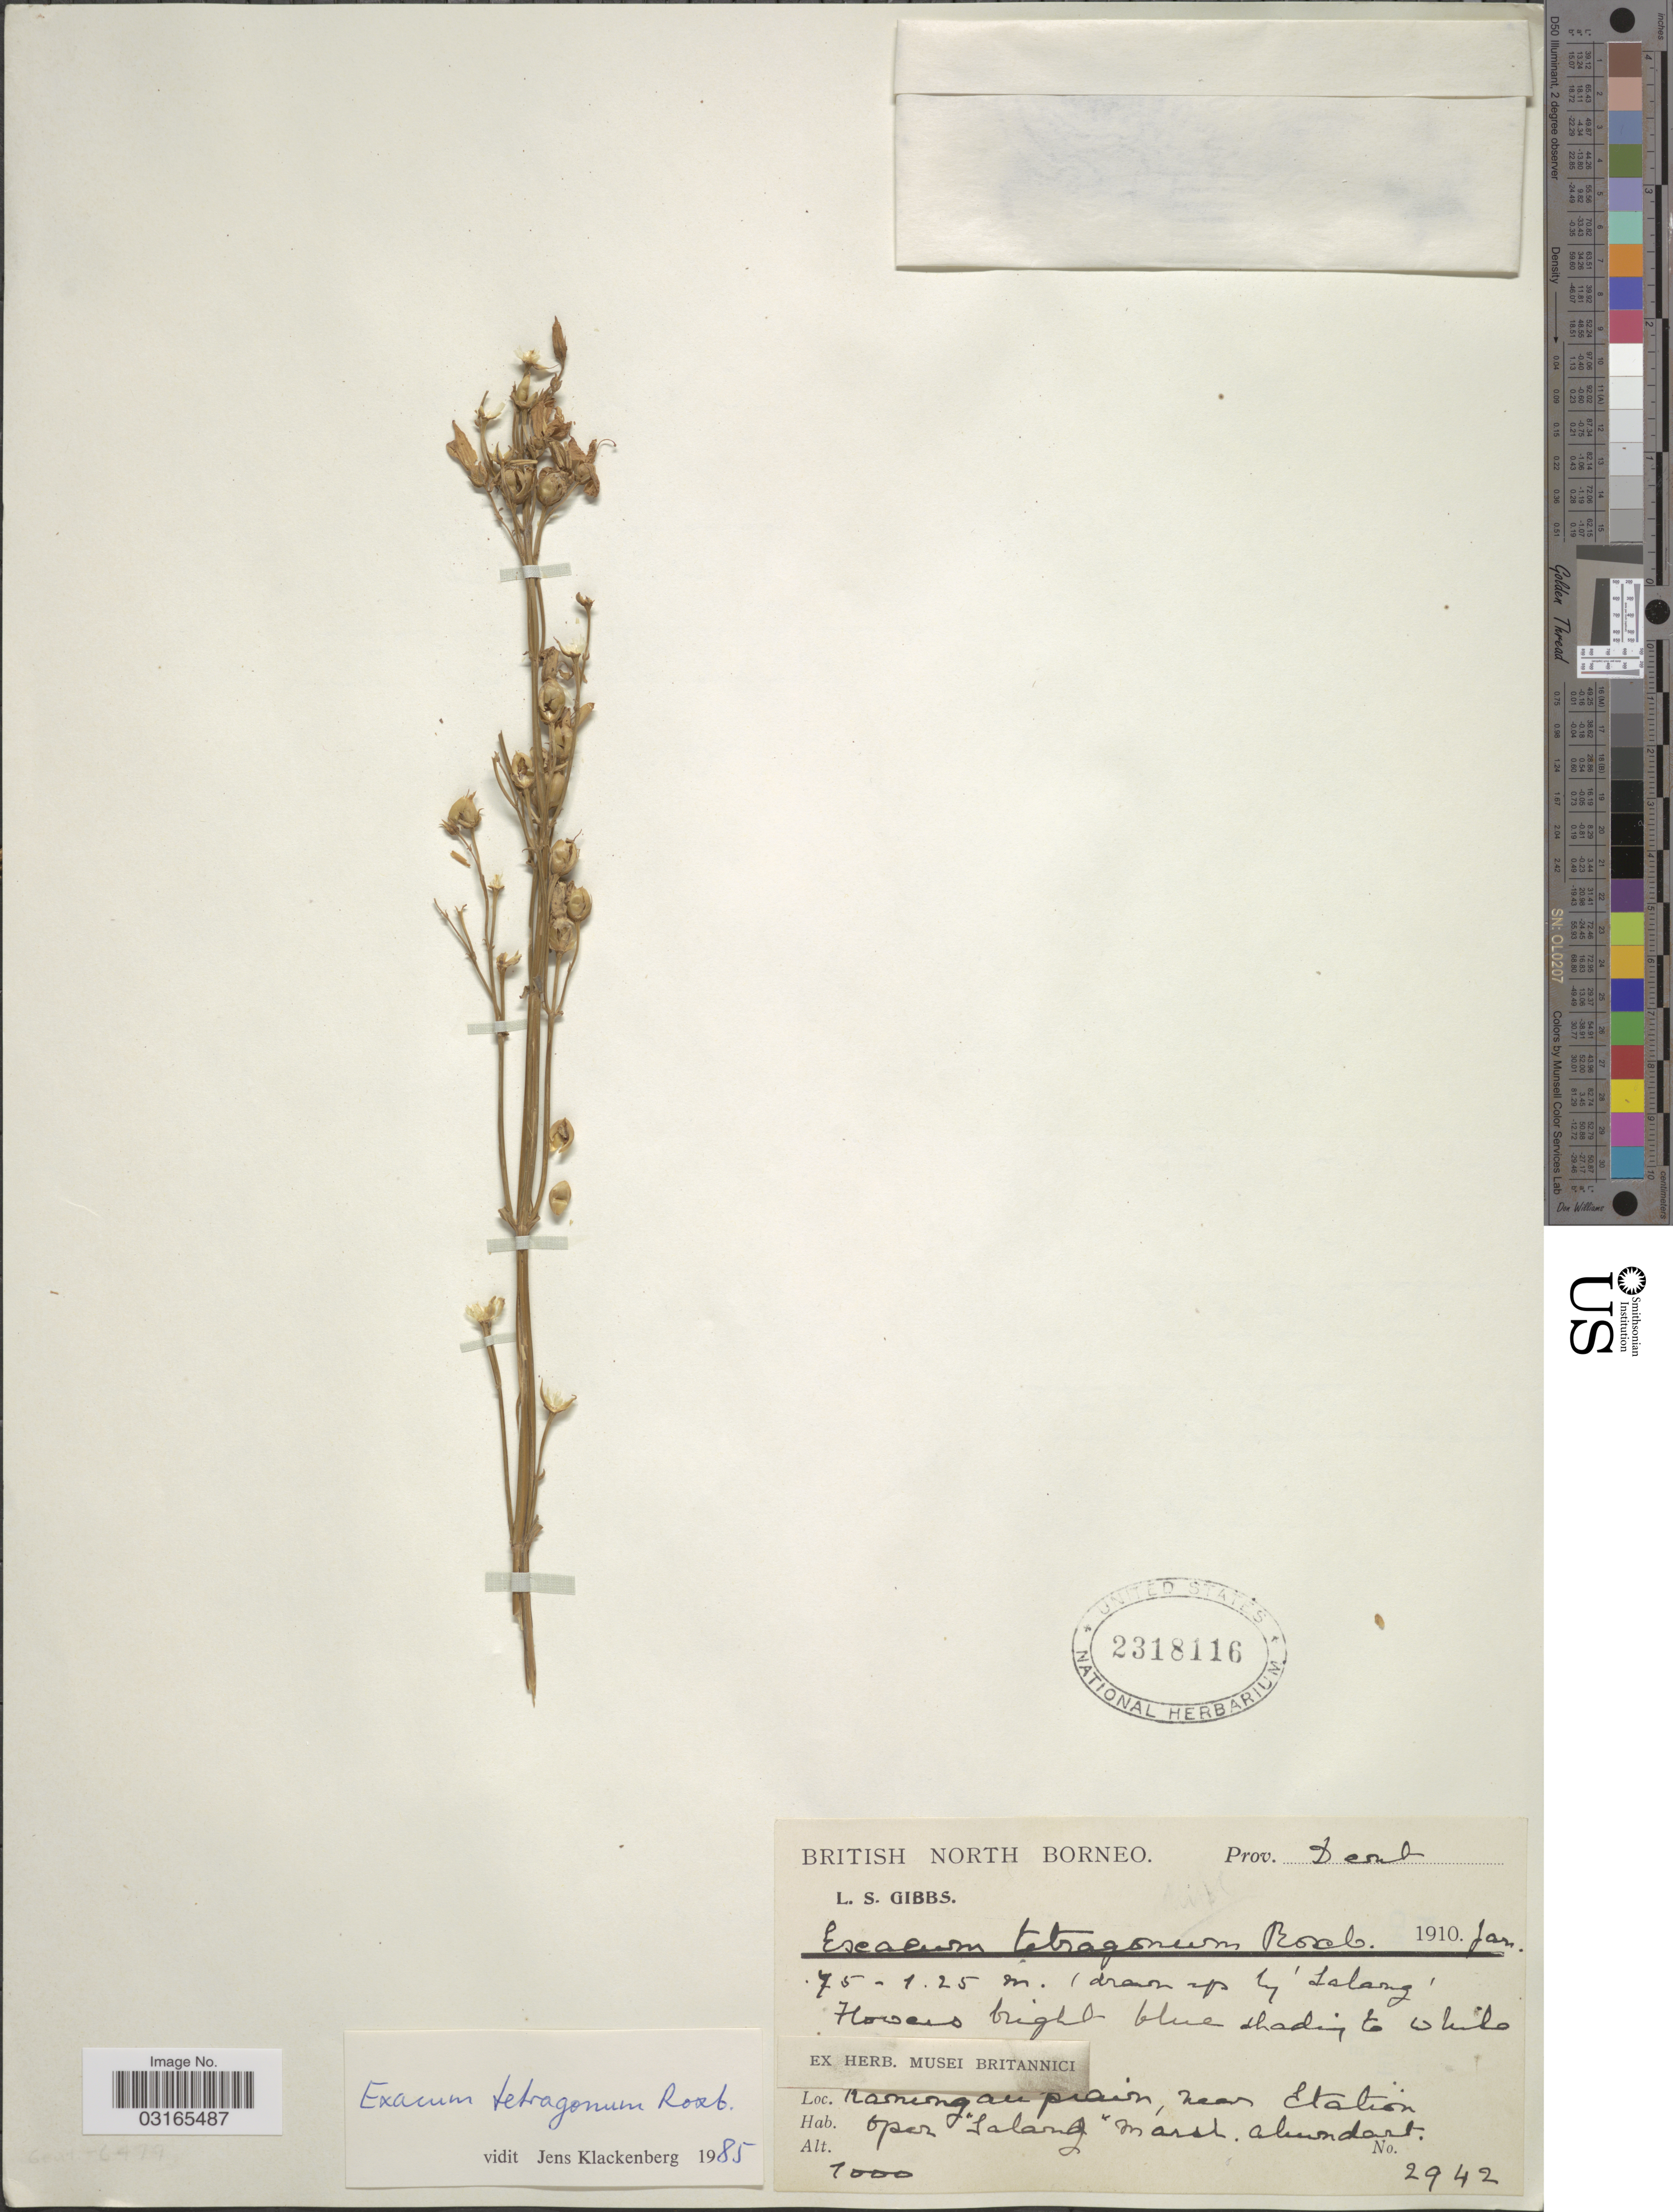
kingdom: Plantae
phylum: Tracheophyta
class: Magnoliopsida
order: Gentianales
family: Gentianaceae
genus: Exacum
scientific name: Exacum tetragonum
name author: Roxb.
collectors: L. S.Gibbs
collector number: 2942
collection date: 1910-01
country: Malaysia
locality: British North Borneo. Prov. Deruh [interpreted]. Ramengau [interpreted] plain, near Etation [interpreted].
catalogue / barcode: US 2318116